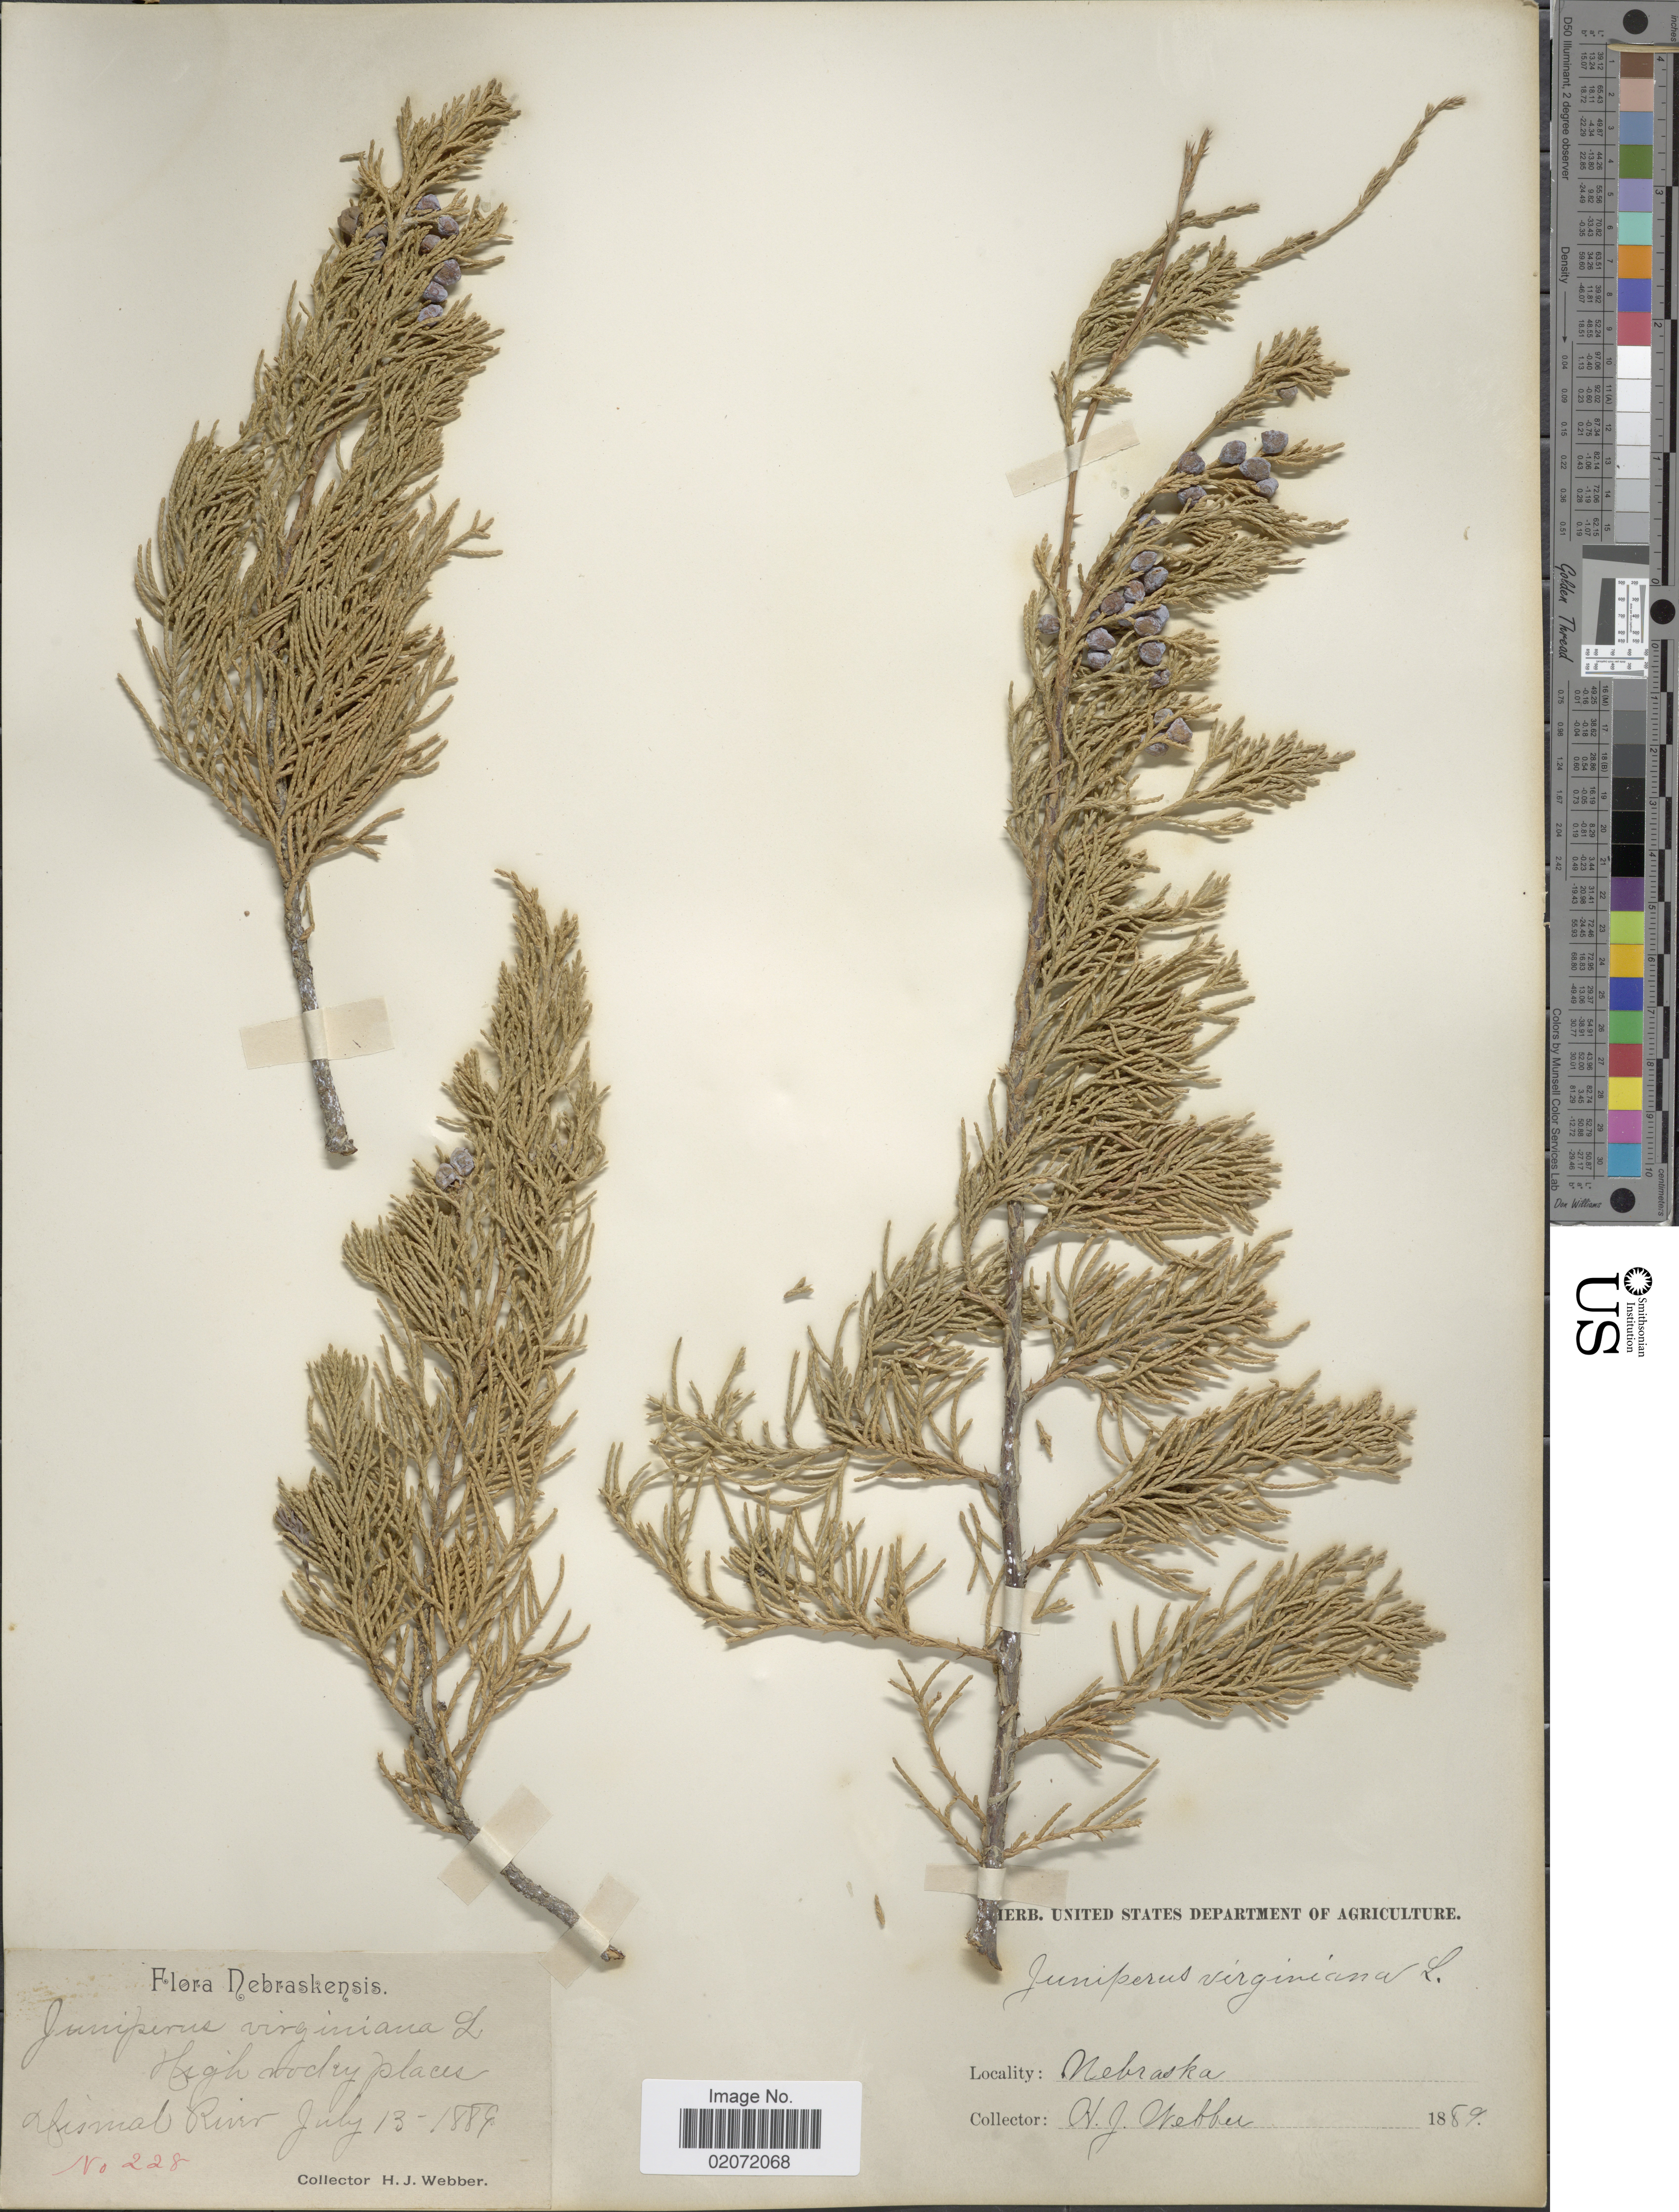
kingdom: Plantae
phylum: Tracheophyta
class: Pinopsida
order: Pinales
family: Cupressaceae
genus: Juniperus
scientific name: Juniperus virginiana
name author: L.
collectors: H. Webber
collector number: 228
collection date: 1889-07-13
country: United States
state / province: Nebraska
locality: Dismal River